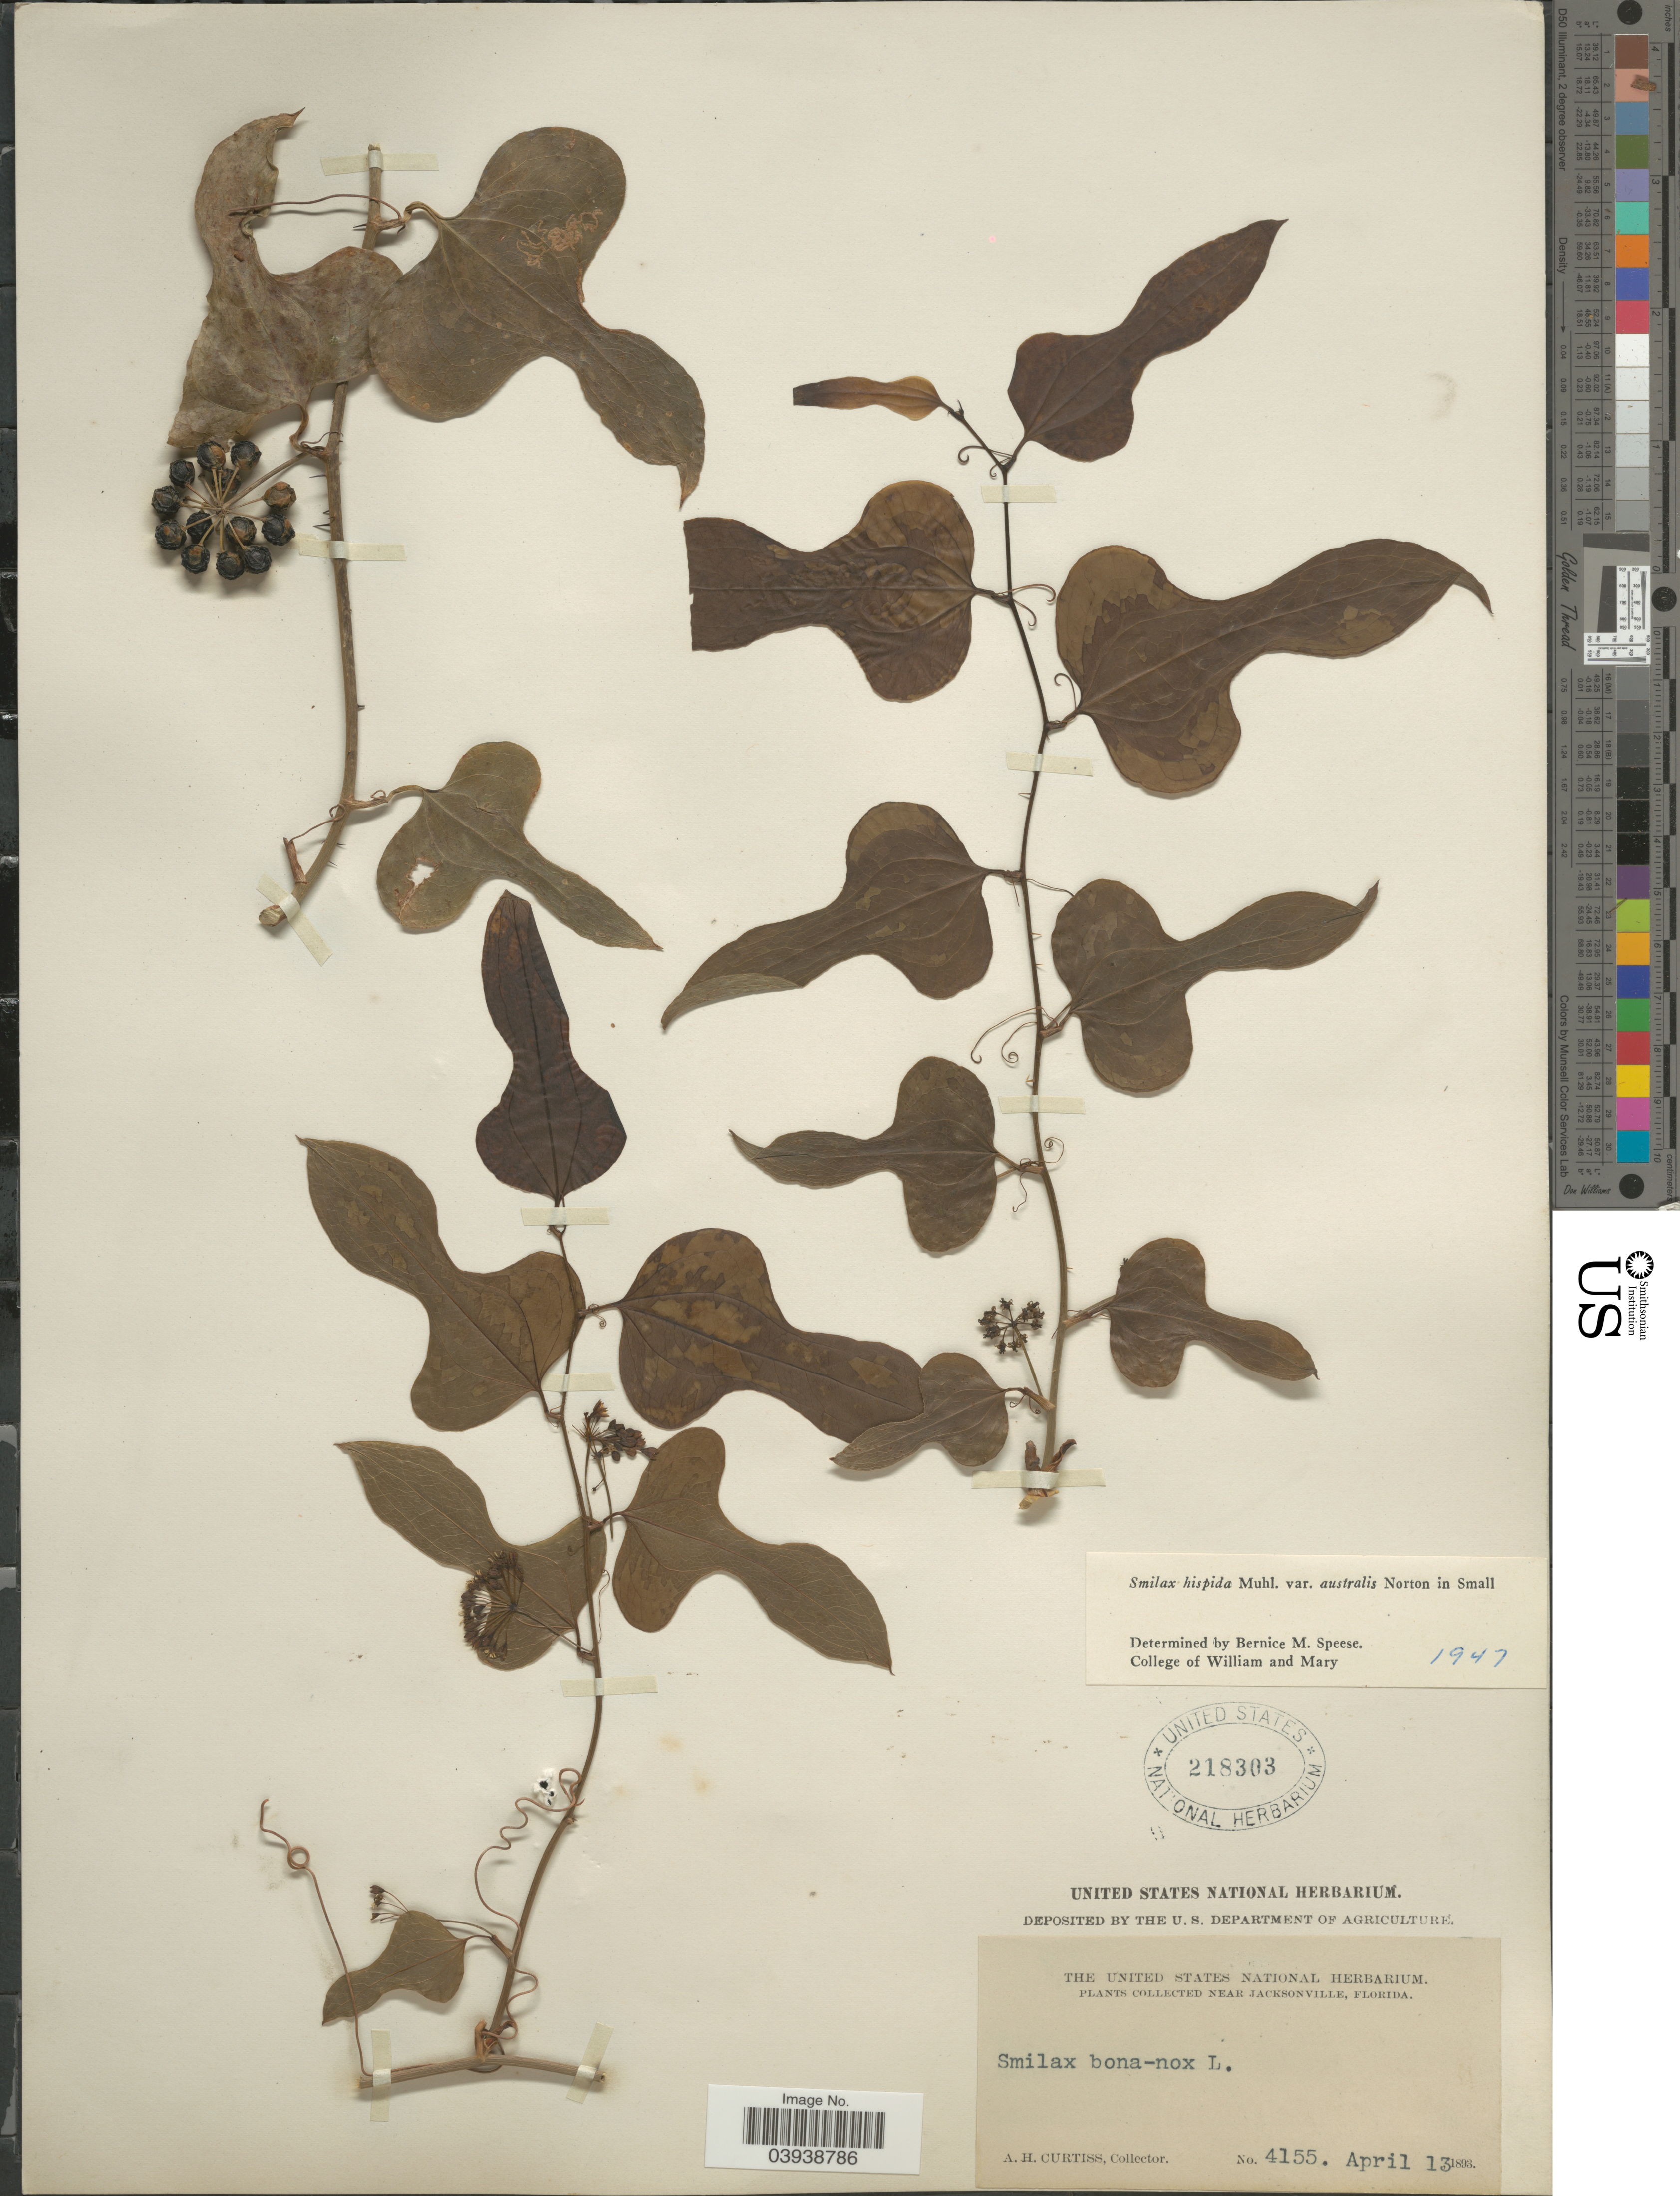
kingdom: Plantae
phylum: Tracheophyta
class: Liliopsida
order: Liliales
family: Smilacaceae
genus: Smilax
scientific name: Smilax hispida var. australis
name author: Small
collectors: A. H. Curtiss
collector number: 4155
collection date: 1893-04-13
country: United States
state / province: Florida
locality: Near Jacksonville.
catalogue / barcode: US 218303